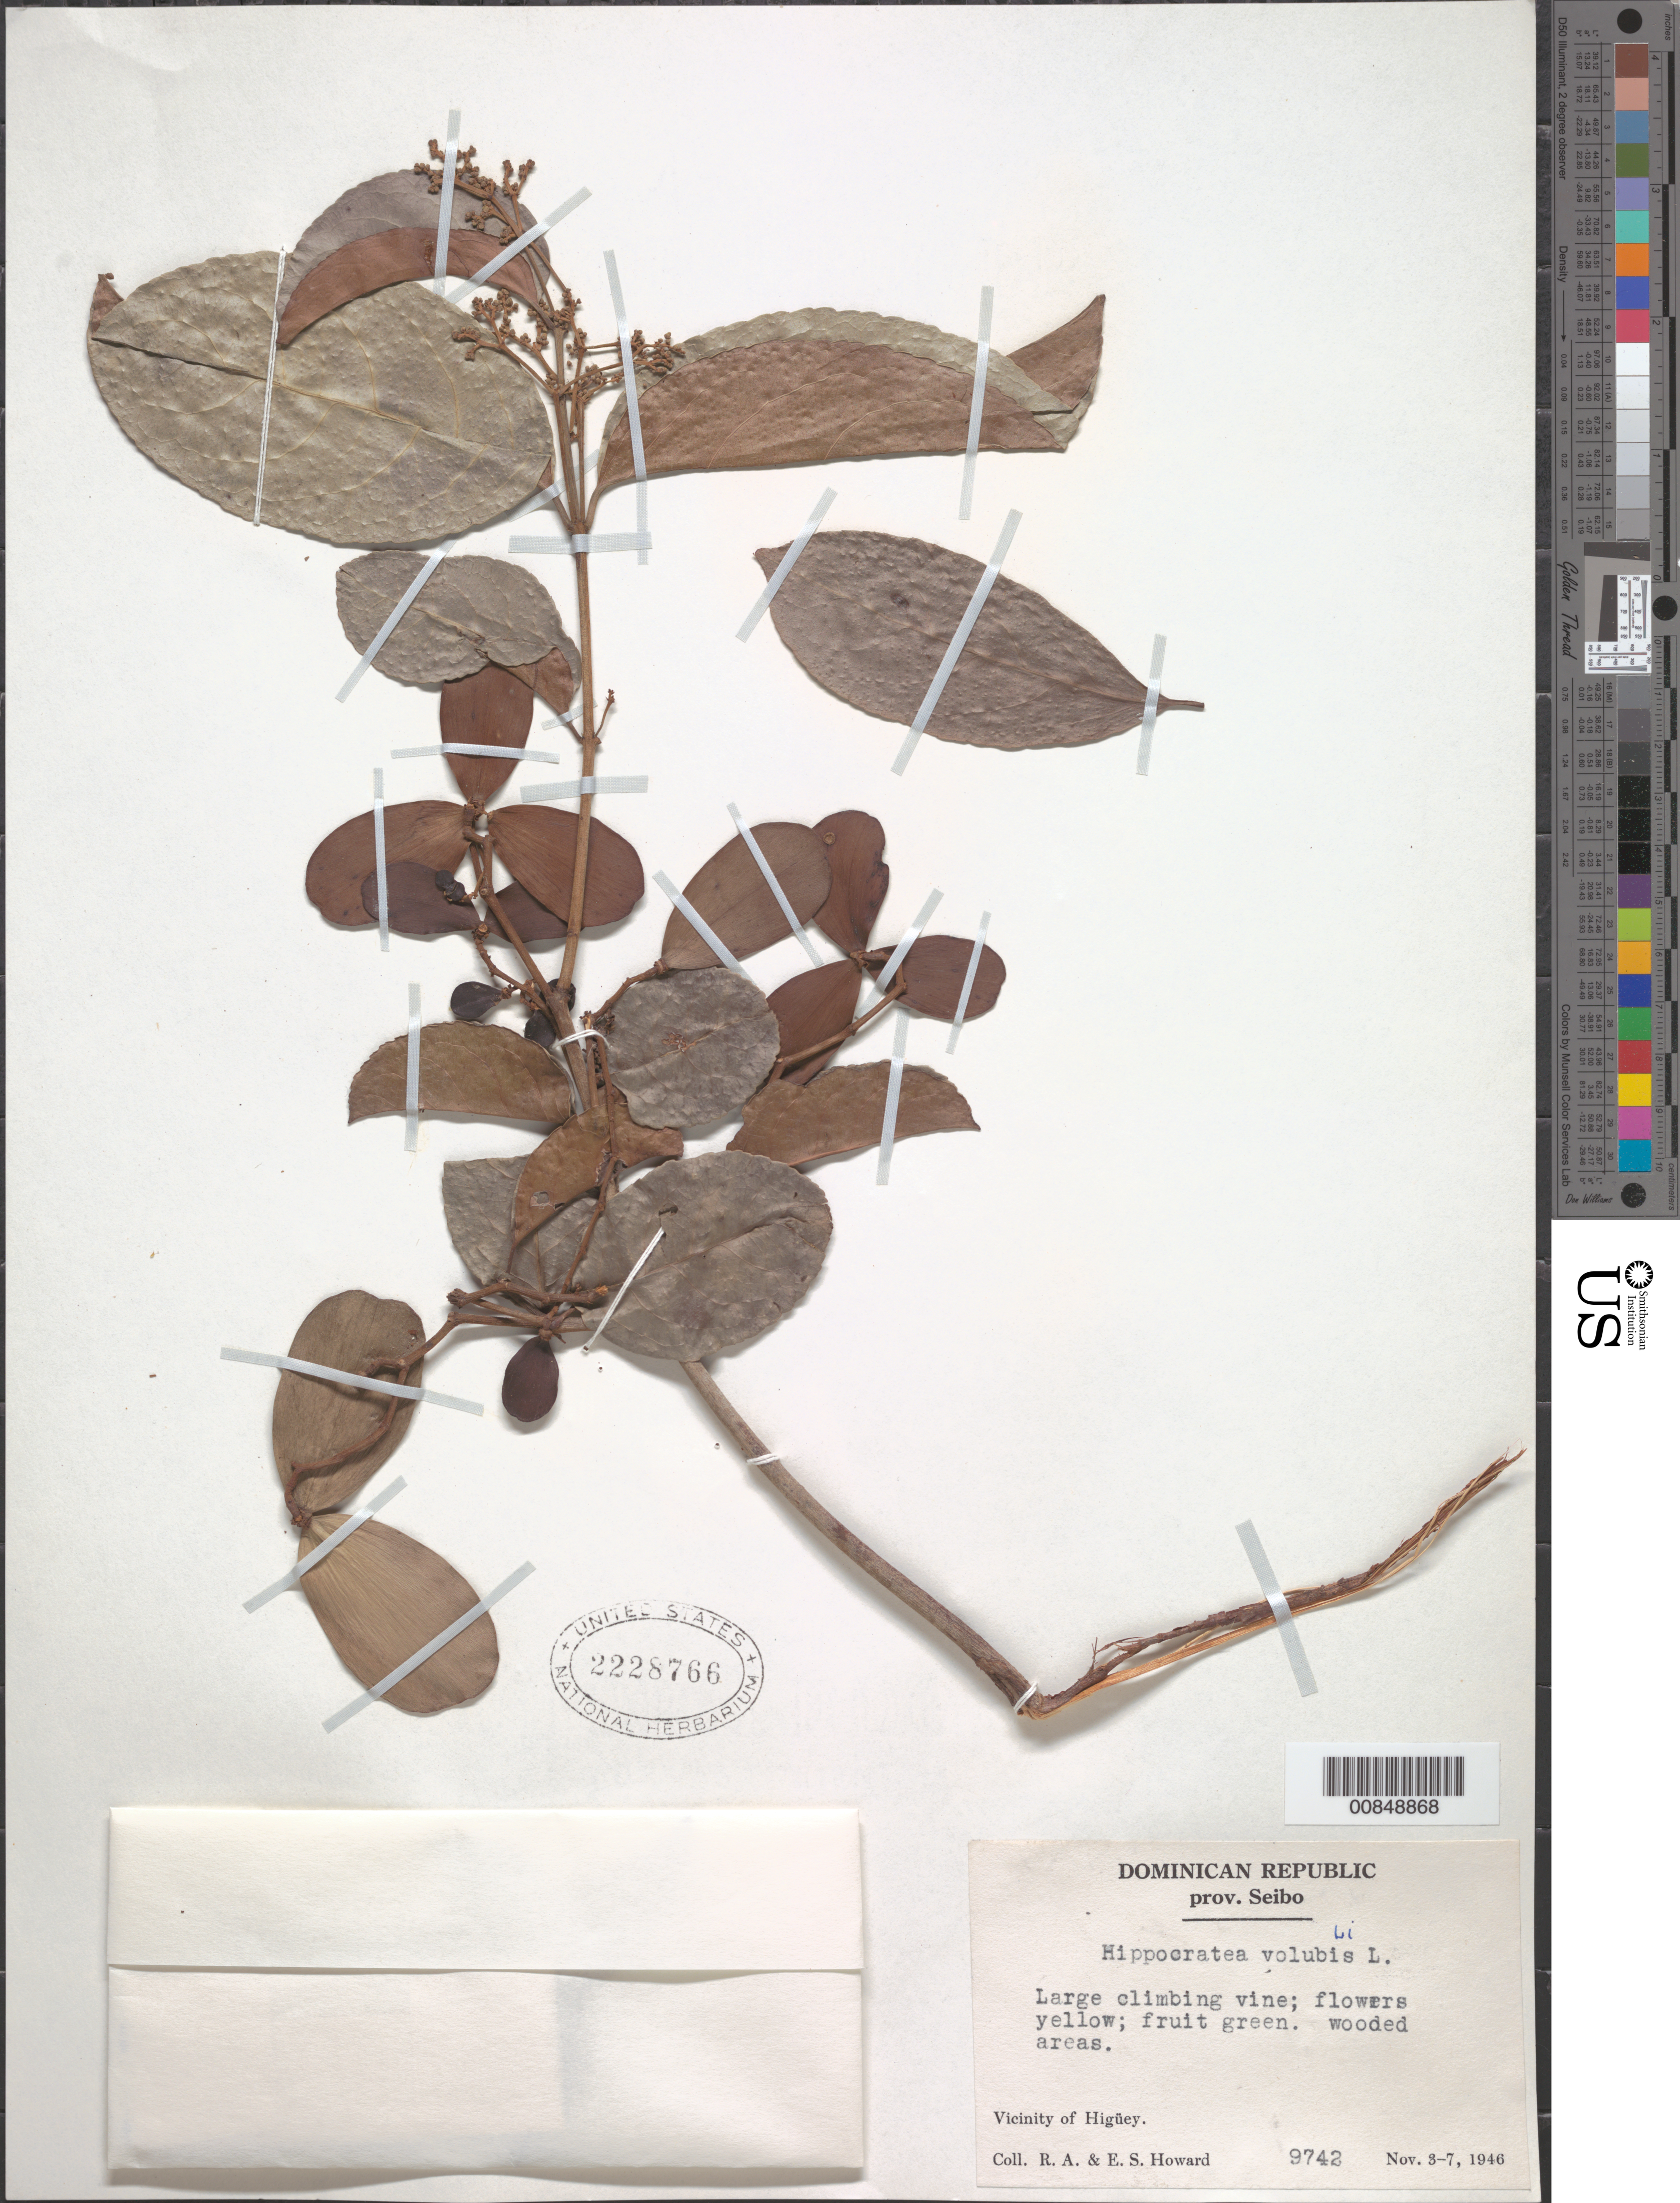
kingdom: Plantae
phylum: Tracheophyta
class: Magnoliopsida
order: Celastrales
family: Celastraceae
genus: Hippocratea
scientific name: Hippocratea volubilis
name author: L.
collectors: R. A. Howard & E. S. Howard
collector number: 9742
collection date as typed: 03 Nov 1946 to 07 Nov 1946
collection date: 1946-11-03/1946-11-07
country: Dominican Republic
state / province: El Seibo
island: Hispaniola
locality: Vicinity of Higüey.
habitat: Wooded areas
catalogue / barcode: US 2228766